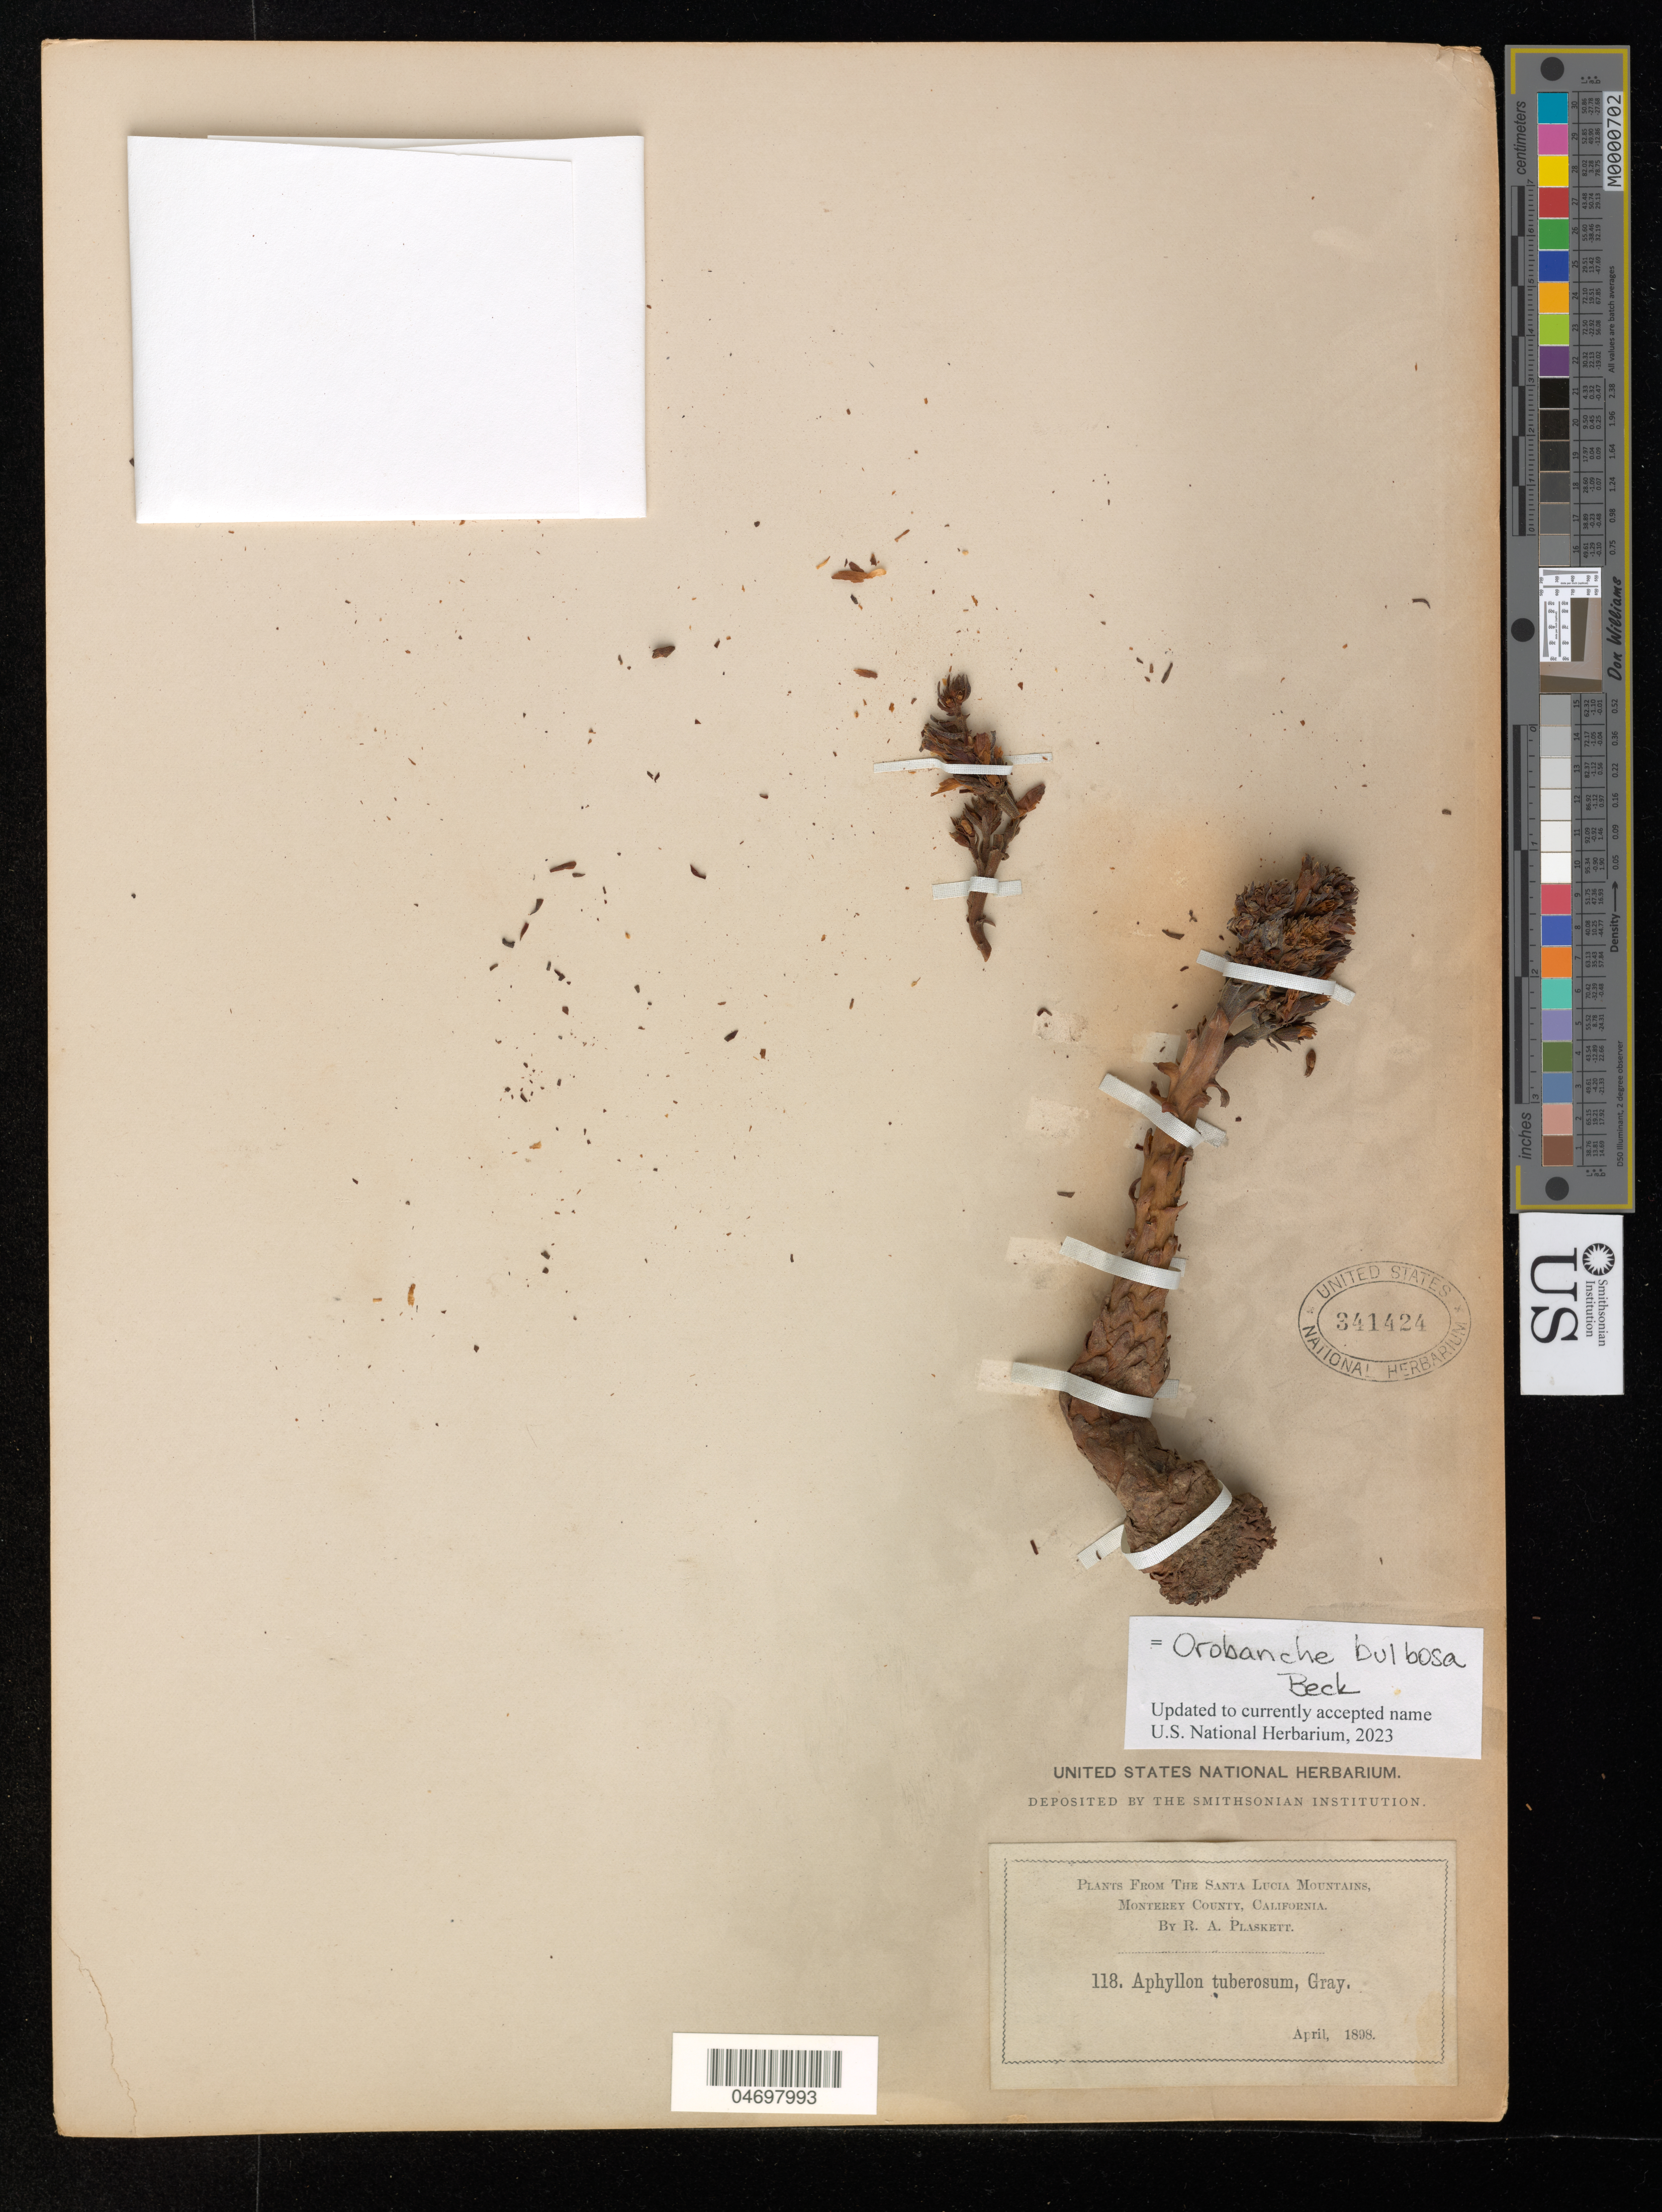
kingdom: Plantae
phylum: Tracheophyta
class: Magnoliopsida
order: Lamiales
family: Orobanchaceae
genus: Orobanche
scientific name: Orobanche bulbosa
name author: (A. Gray) Beck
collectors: R. Plaskett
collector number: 118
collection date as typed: Apr 1898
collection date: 1898-04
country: United States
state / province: California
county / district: Monterey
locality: Santa Lucia Mountains.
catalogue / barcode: US 341424